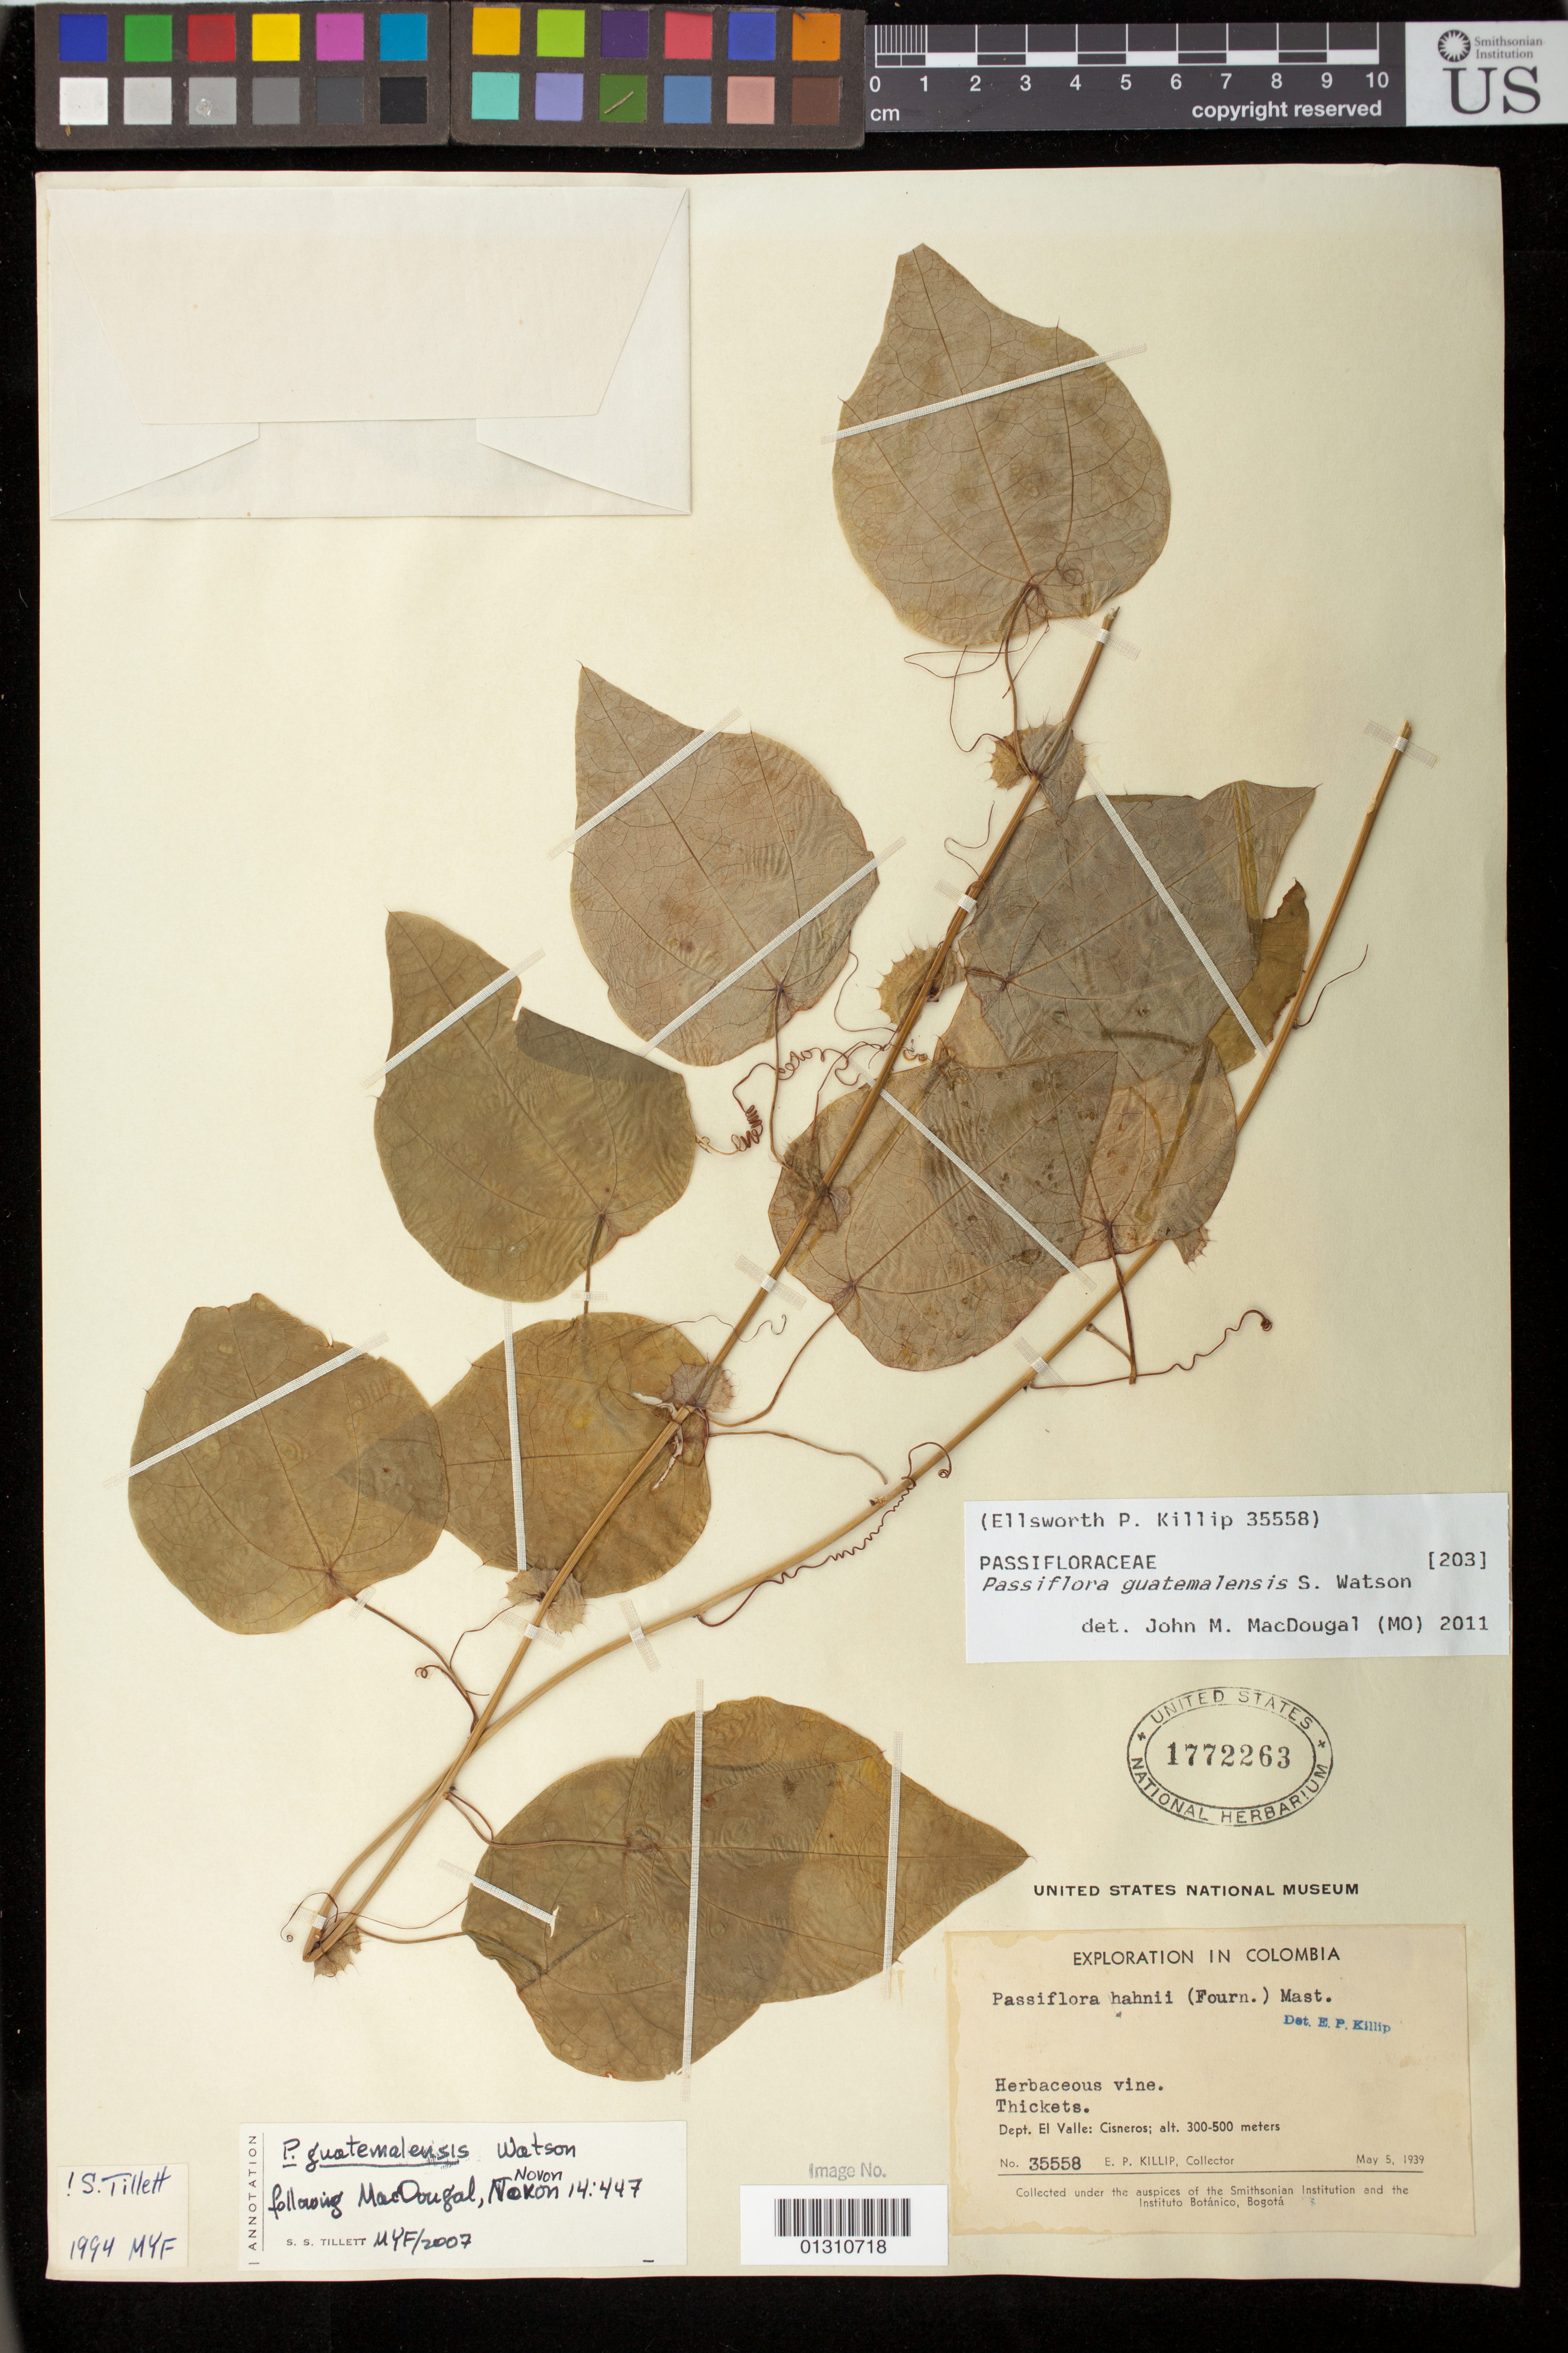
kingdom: Plantae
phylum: Tracheophyta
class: Magnoliopsida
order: Malpighiales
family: Passifloraceae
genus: Passiflora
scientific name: Passiflora guatemalensis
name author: S. Watson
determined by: MacDougal, John M.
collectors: E. P. Killip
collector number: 35558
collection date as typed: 05 May 1939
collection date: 1939-05-05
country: Colombia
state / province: Valle del Cauca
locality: Cisneros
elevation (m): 300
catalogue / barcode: US 1772263